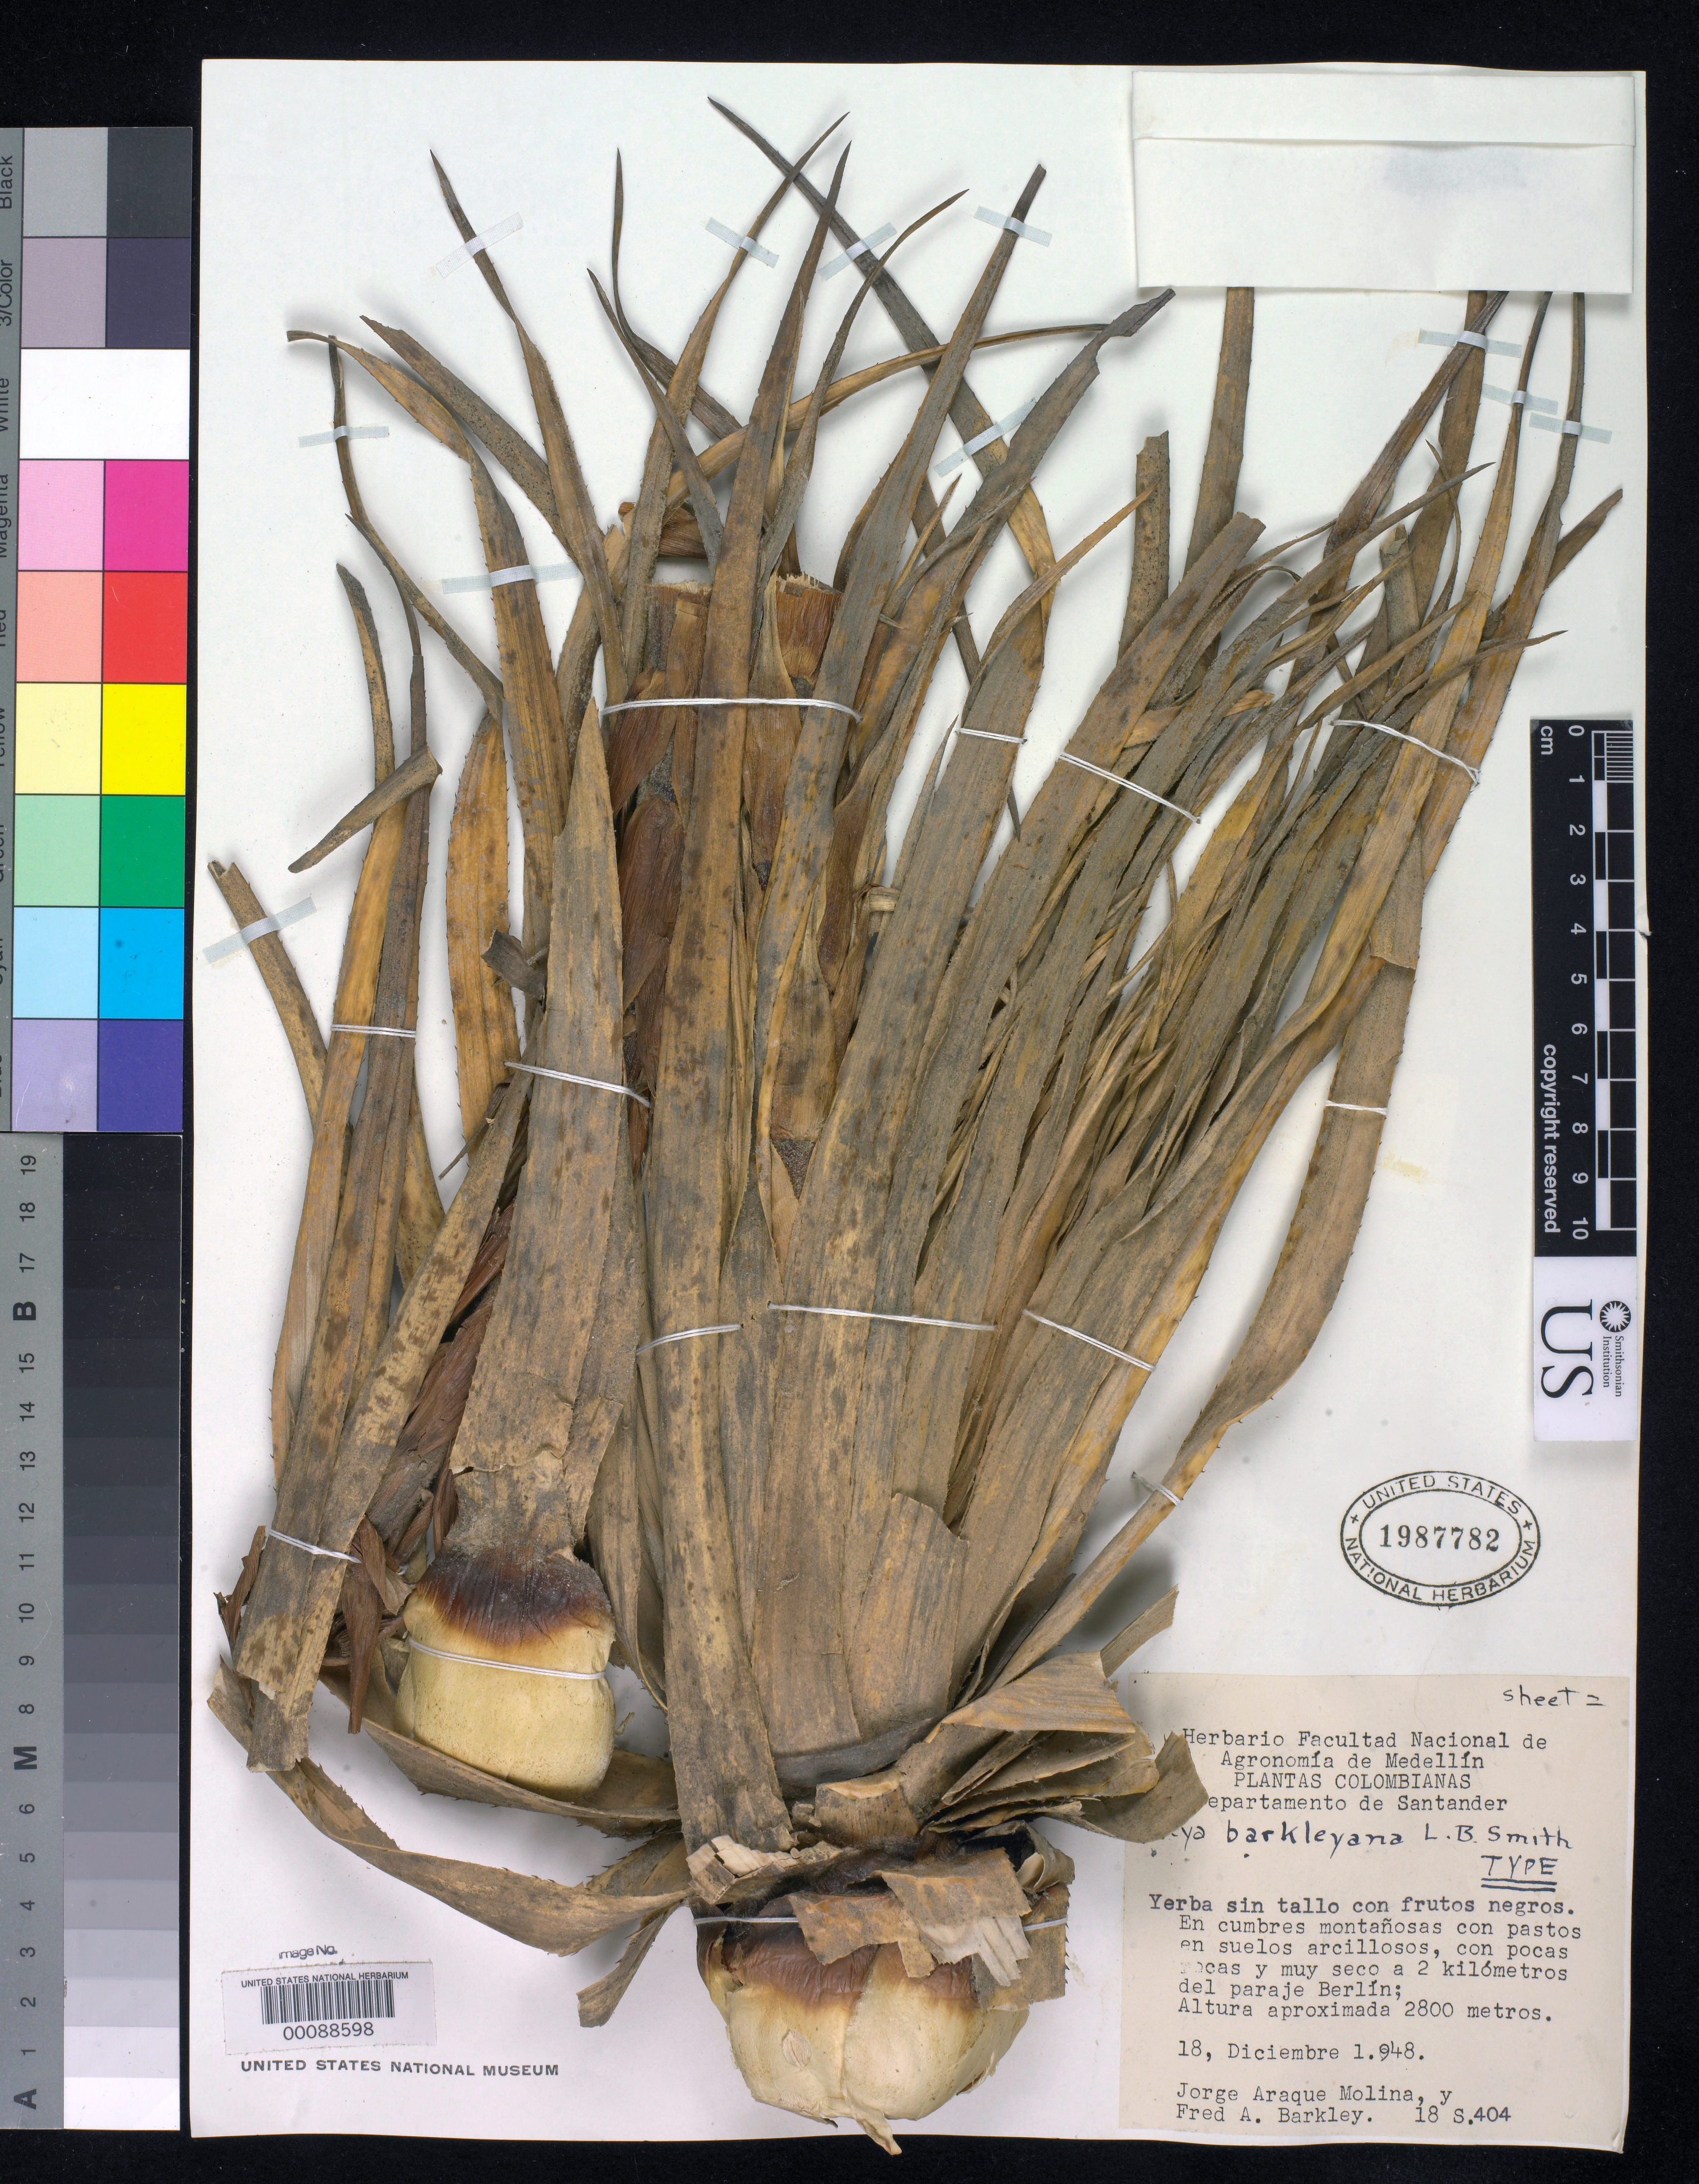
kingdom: Plantae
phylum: Tracheophyta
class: Liliopsida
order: Poales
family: Bromeliaceae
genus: Puya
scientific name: Puya barkleyana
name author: L.B. Sm.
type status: Holotype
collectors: J. Araque Molina & F. A. Barkley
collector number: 18-s-404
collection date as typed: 18 Dec 1948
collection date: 1948-12-18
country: Colombia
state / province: Santander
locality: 2 km. from Berlin.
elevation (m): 2800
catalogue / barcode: US 1987782